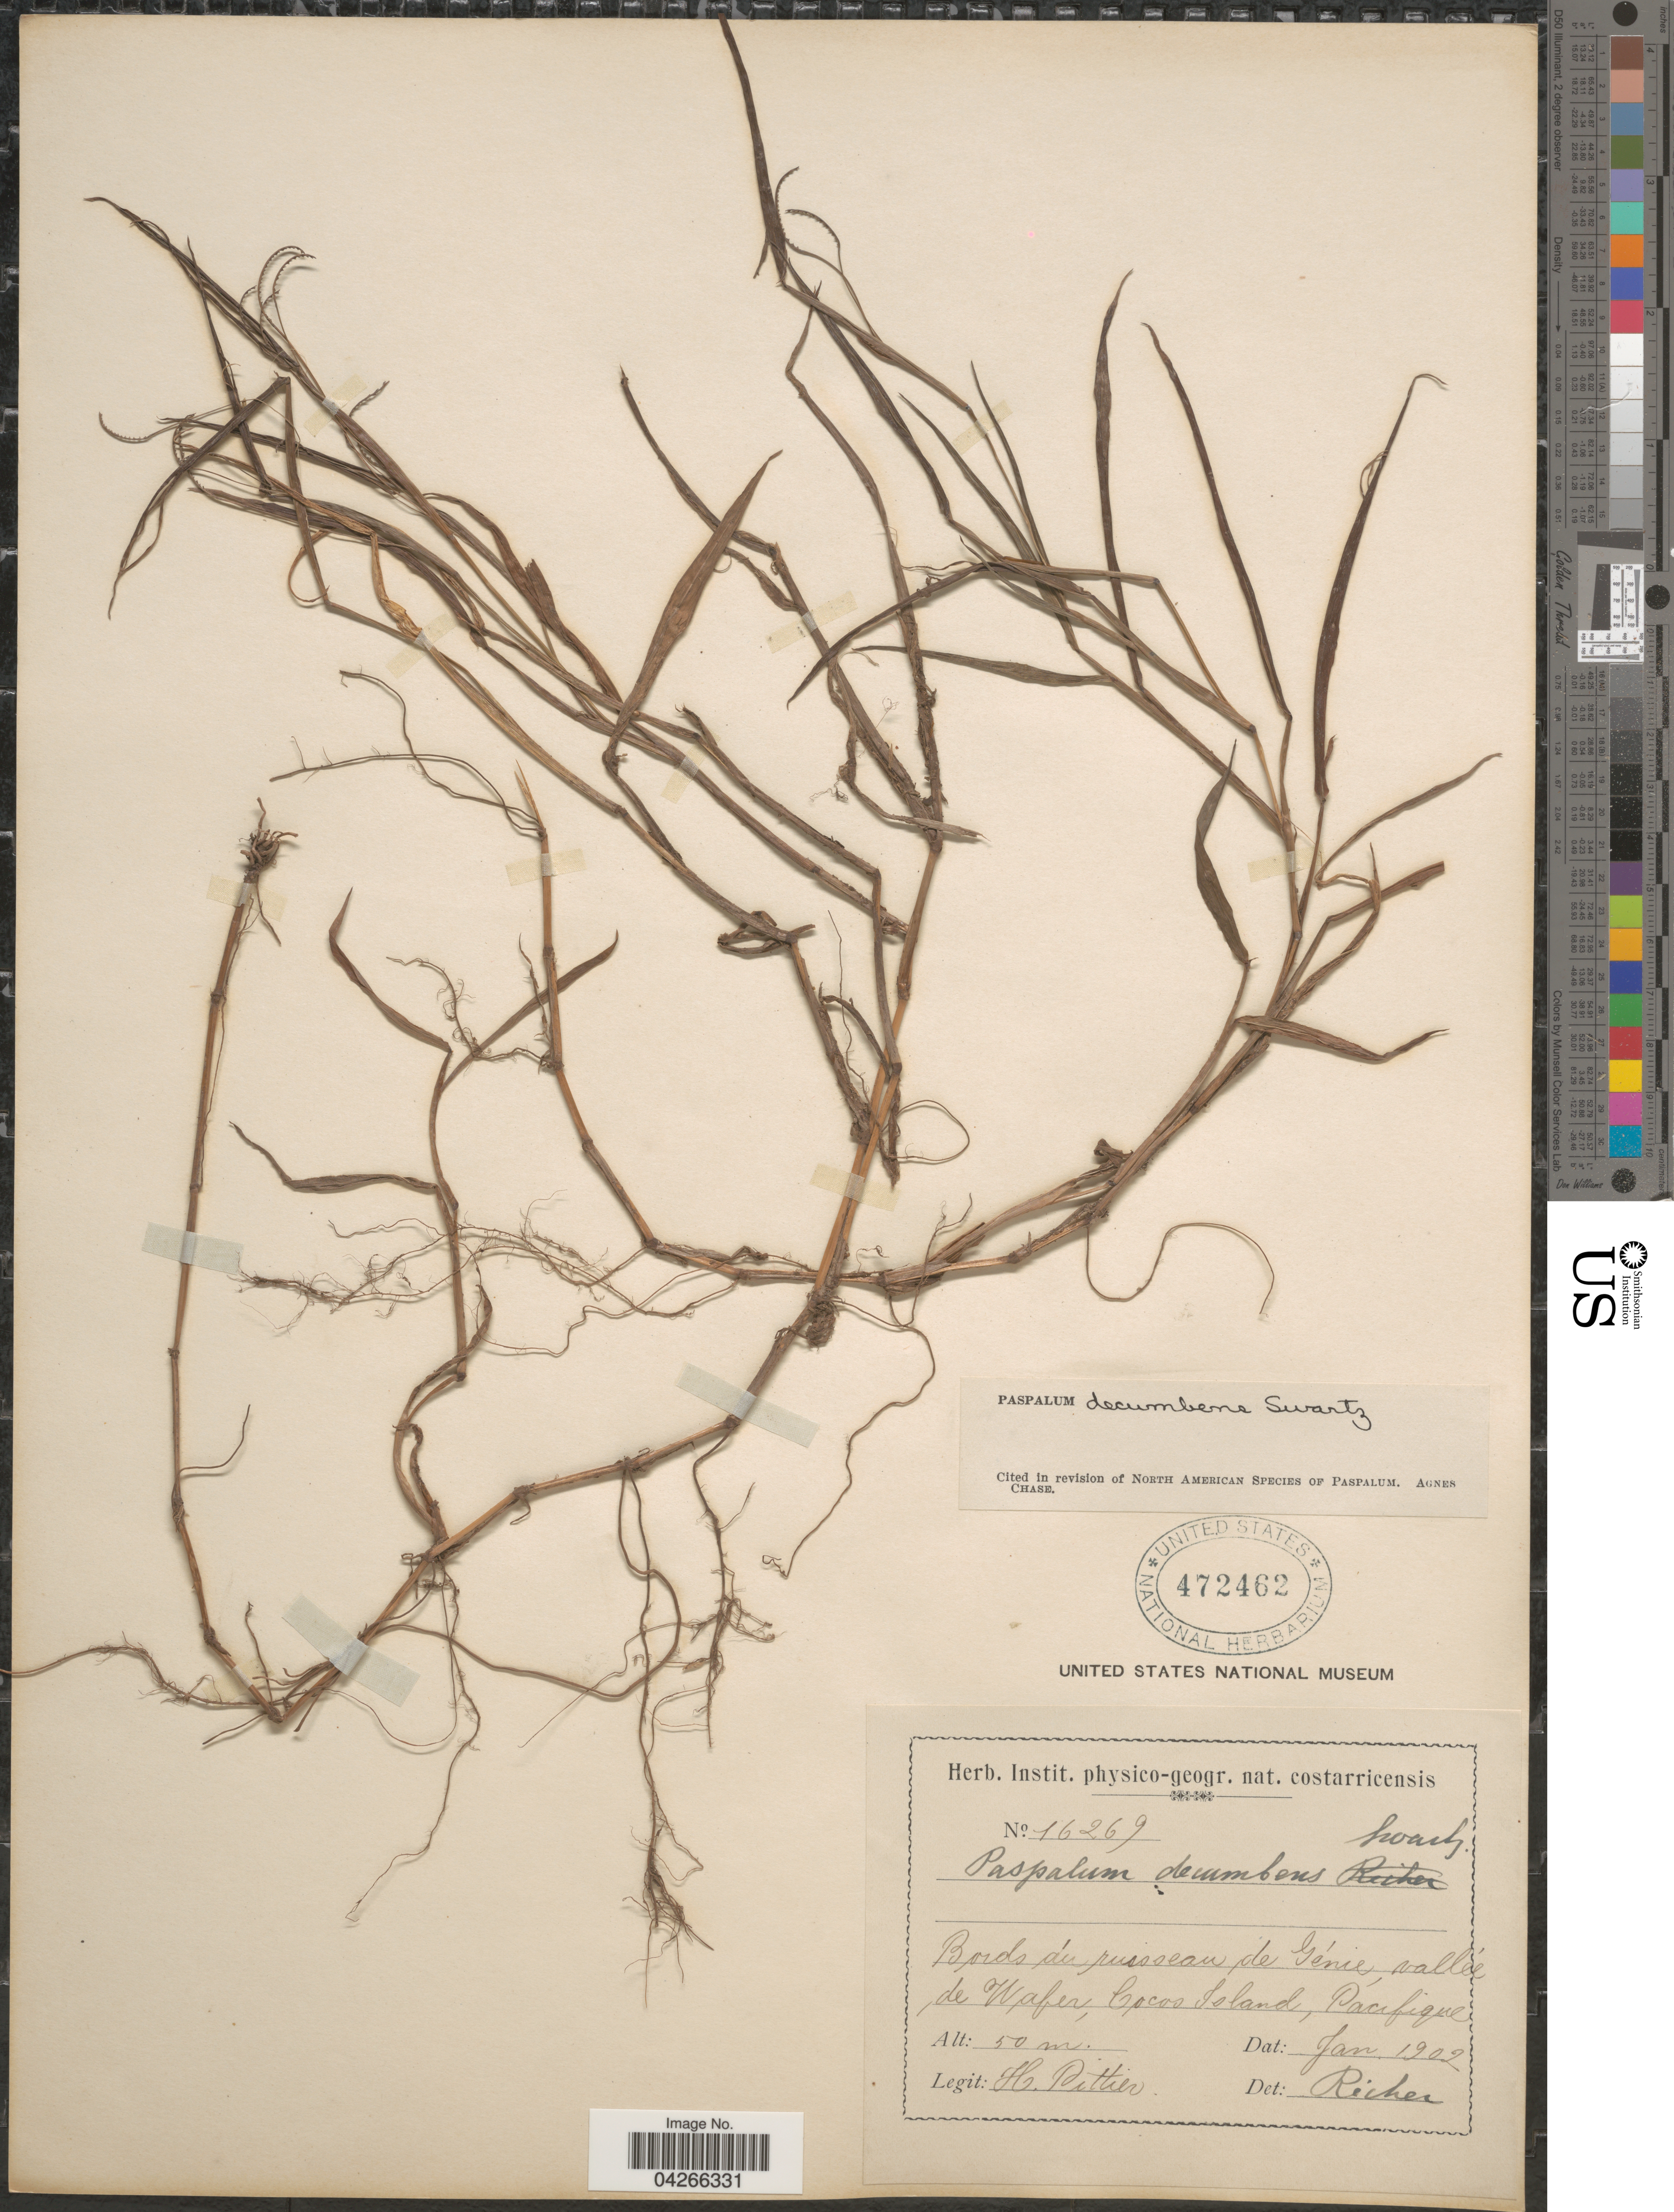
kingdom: Plantae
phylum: Tracheophyta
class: Liliopsida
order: Poales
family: Poaceae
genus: Paspalum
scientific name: Paspalum decumbens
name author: Sw.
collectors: H. F. Pittier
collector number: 16269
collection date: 1902-01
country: Costa Rica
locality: Bords du ruisseau de Génie, vallée de Wafer, Cocos Island, Pacifique.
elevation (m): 50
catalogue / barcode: US 472462